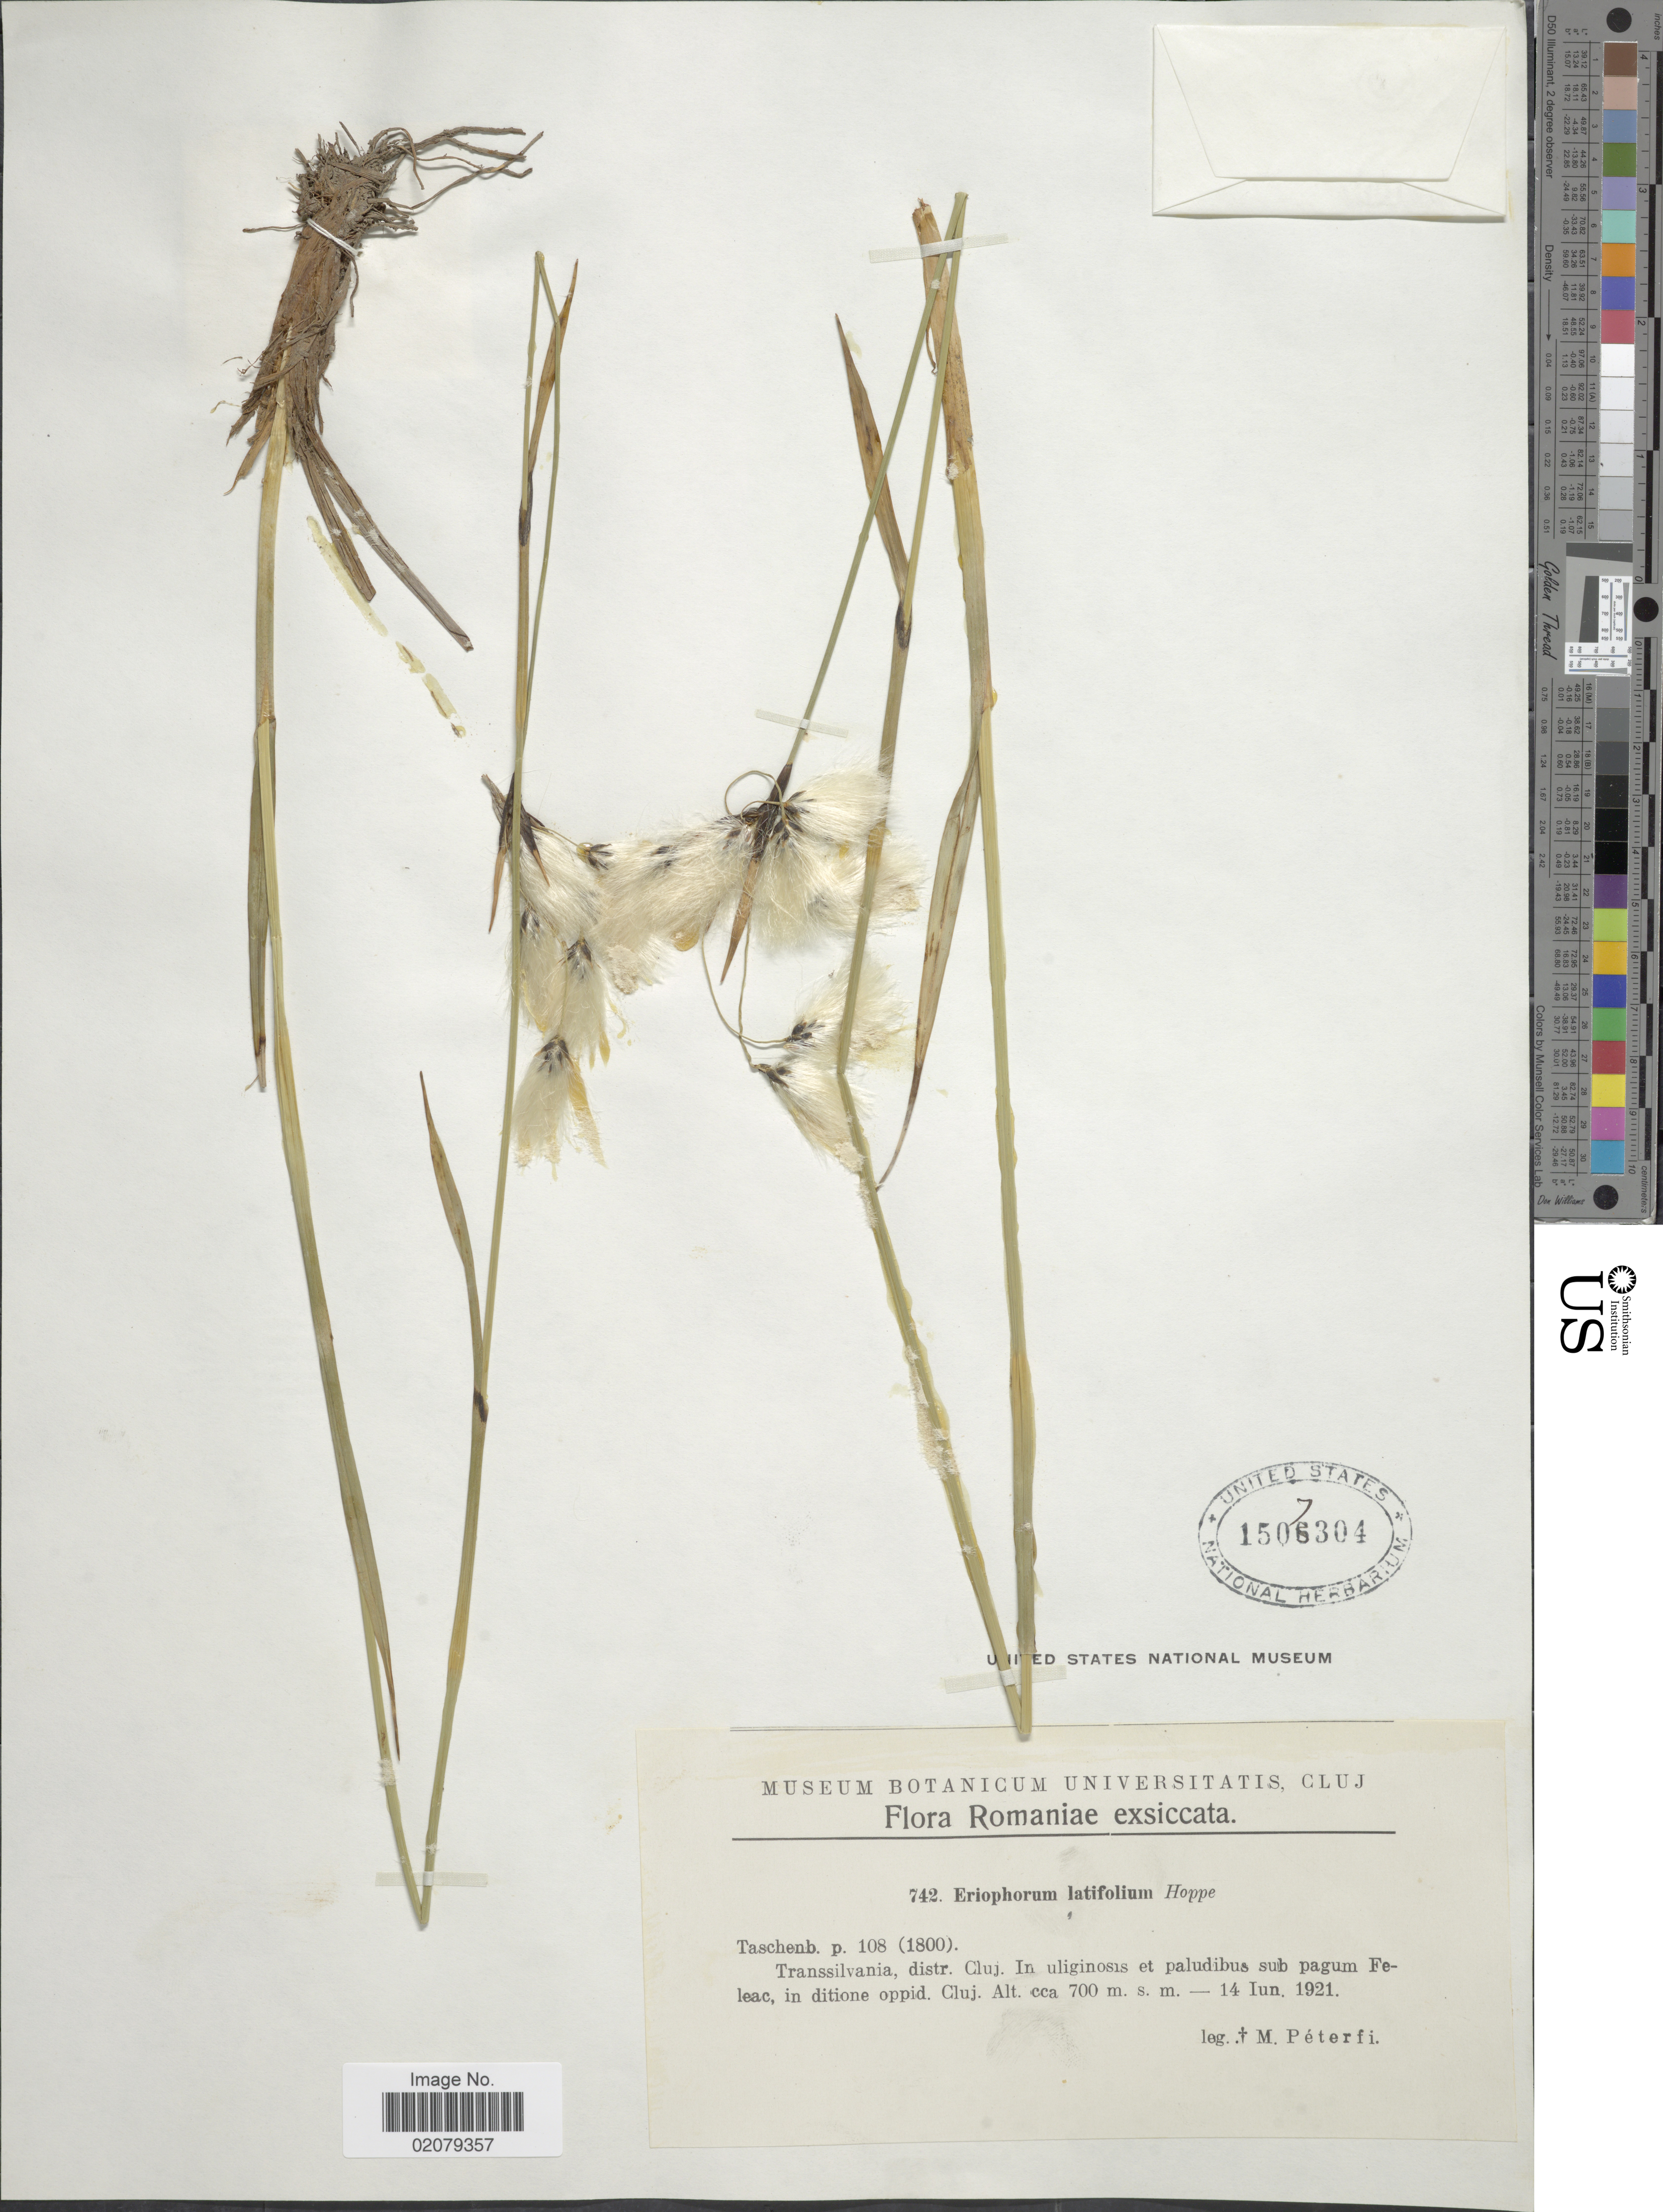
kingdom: Plantae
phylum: Tracheophyta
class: Liliopsida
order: Poales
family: Cyperaceae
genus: Eriophorum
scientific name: Eriophorum latifolium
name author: Hoppe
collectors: M. Péterfi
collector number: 742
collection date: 1921-06-14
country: Romania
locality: Romaniae, Transsilvania, distr. Cluj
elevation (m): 700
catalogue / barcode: US 1507304